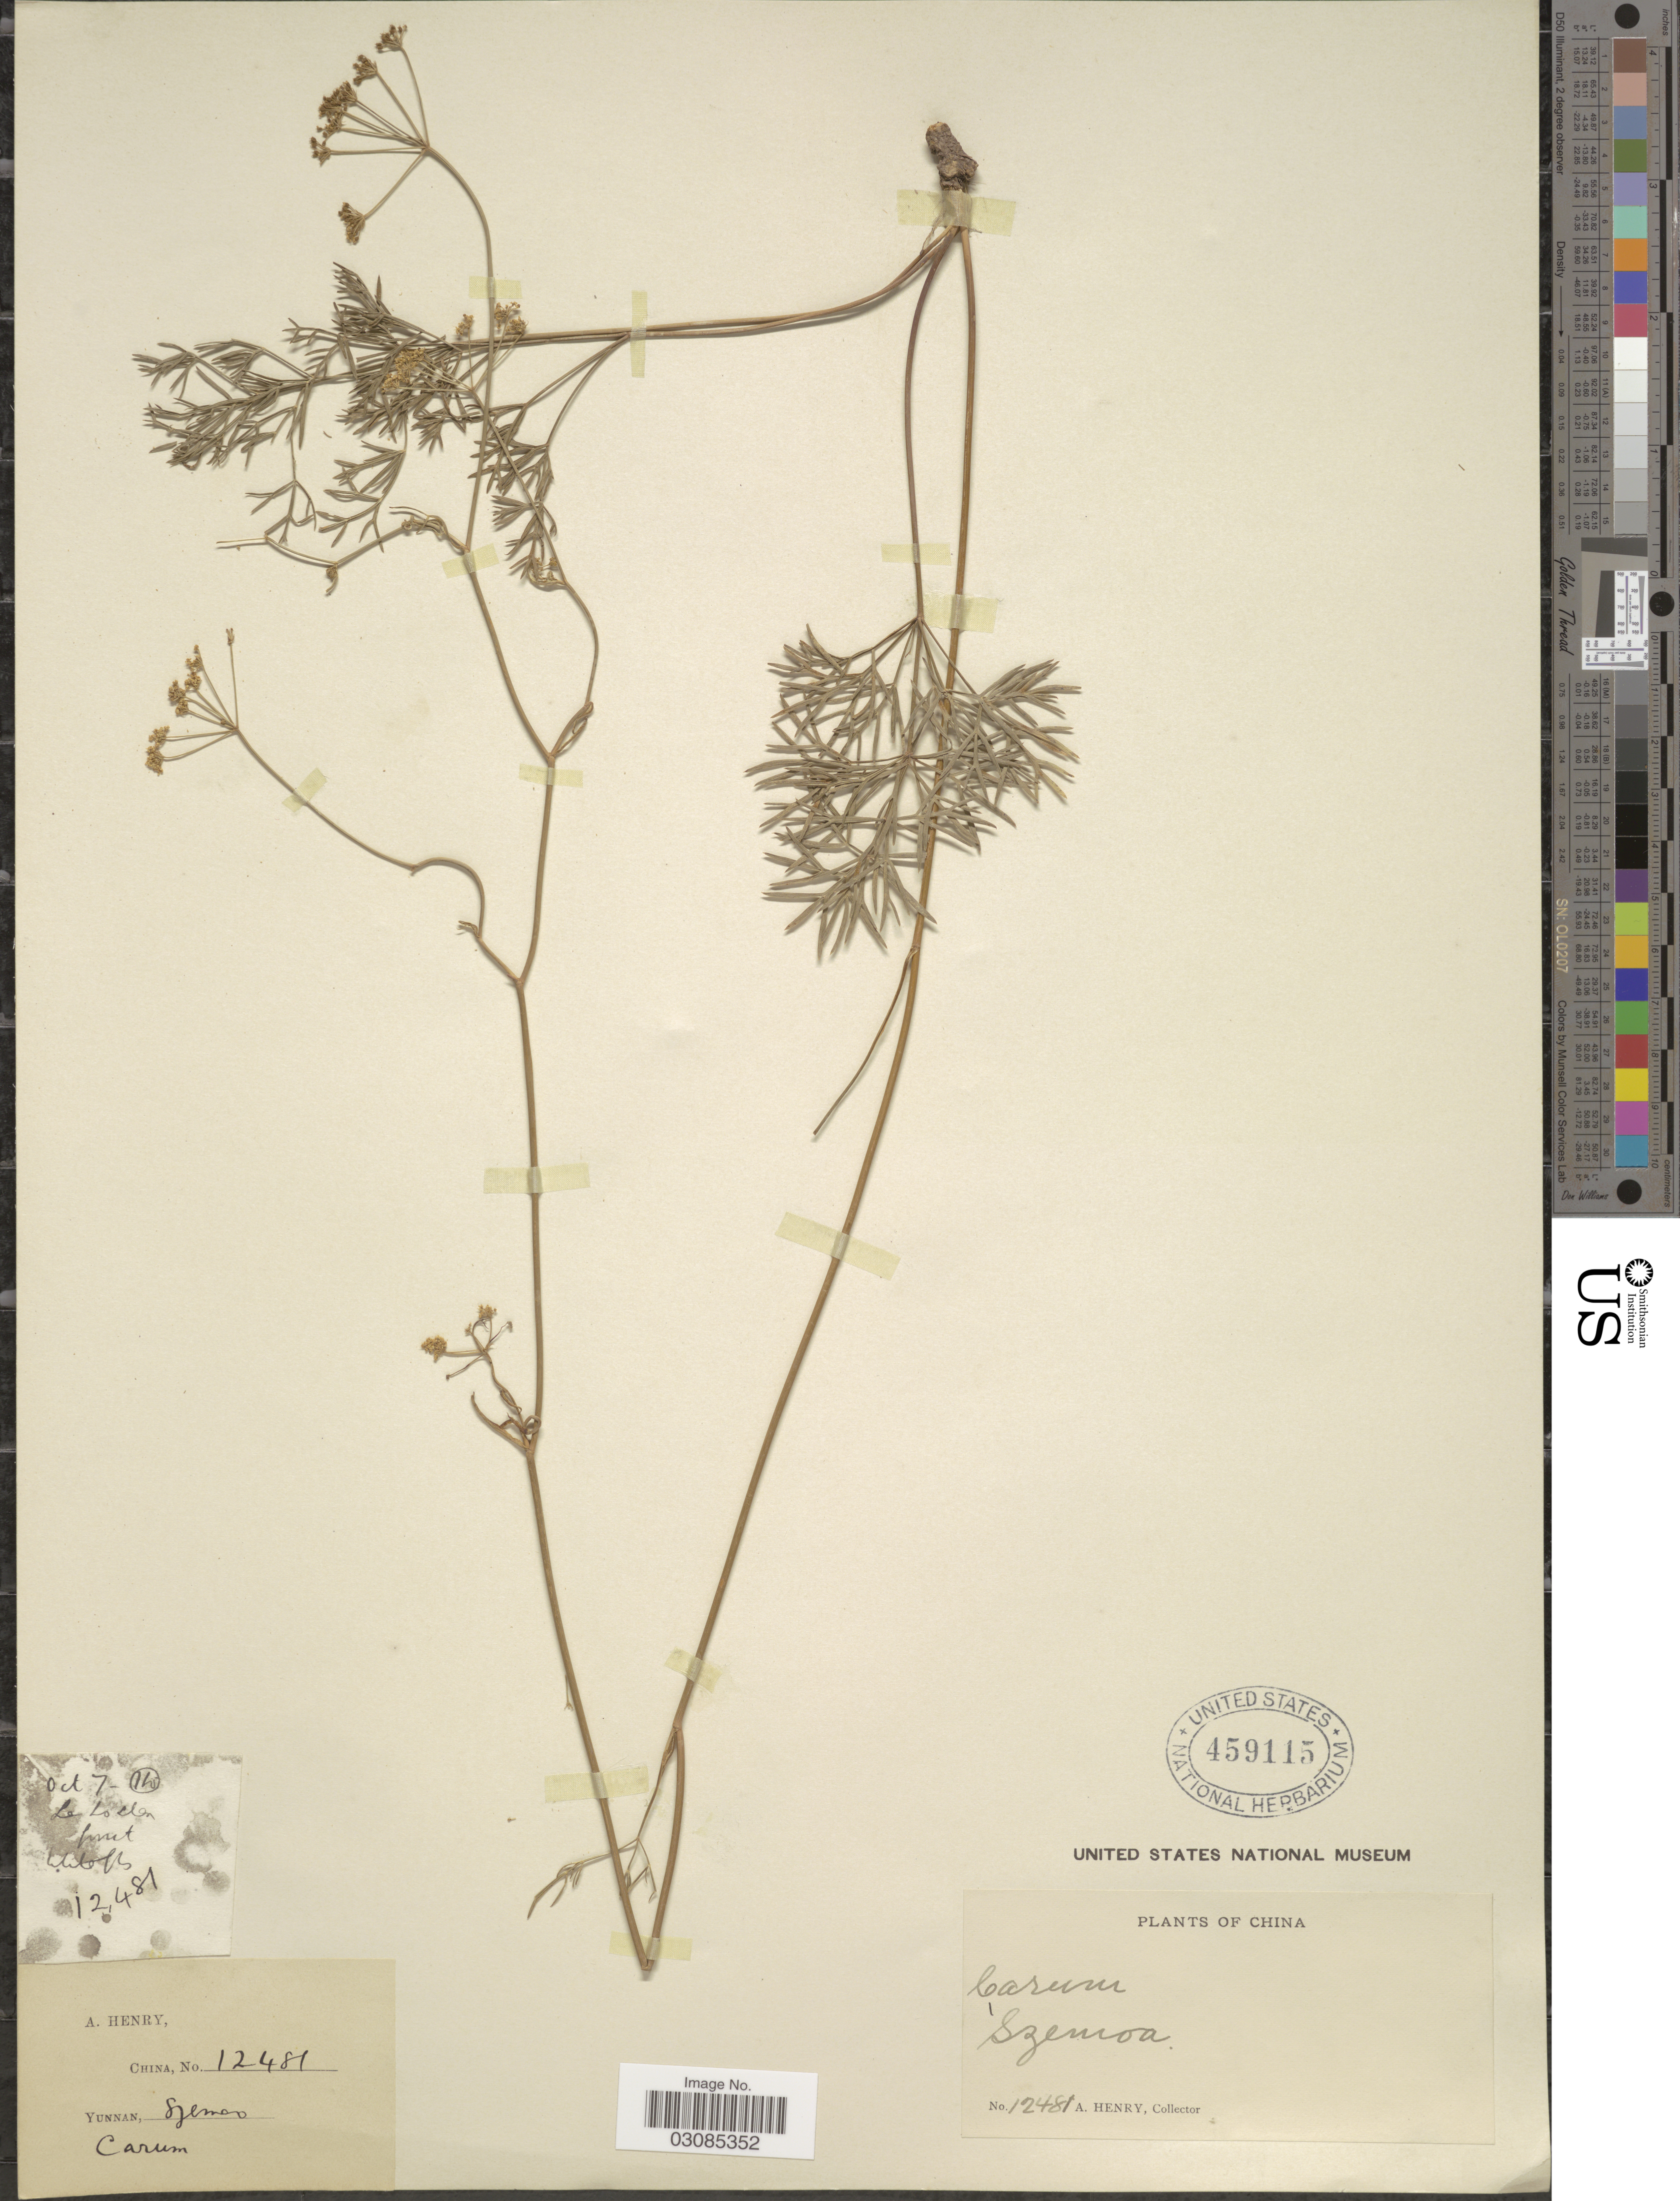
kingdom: Plantae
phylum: Tracheophyta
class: Magnoliopsida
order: Apiales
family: Apiaceae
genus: Carum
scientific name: Carum cruciatum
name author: Franch.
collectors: A. Henry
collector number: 12481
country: China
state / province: Yunnan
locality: Szemoa.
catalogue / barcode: US 459115